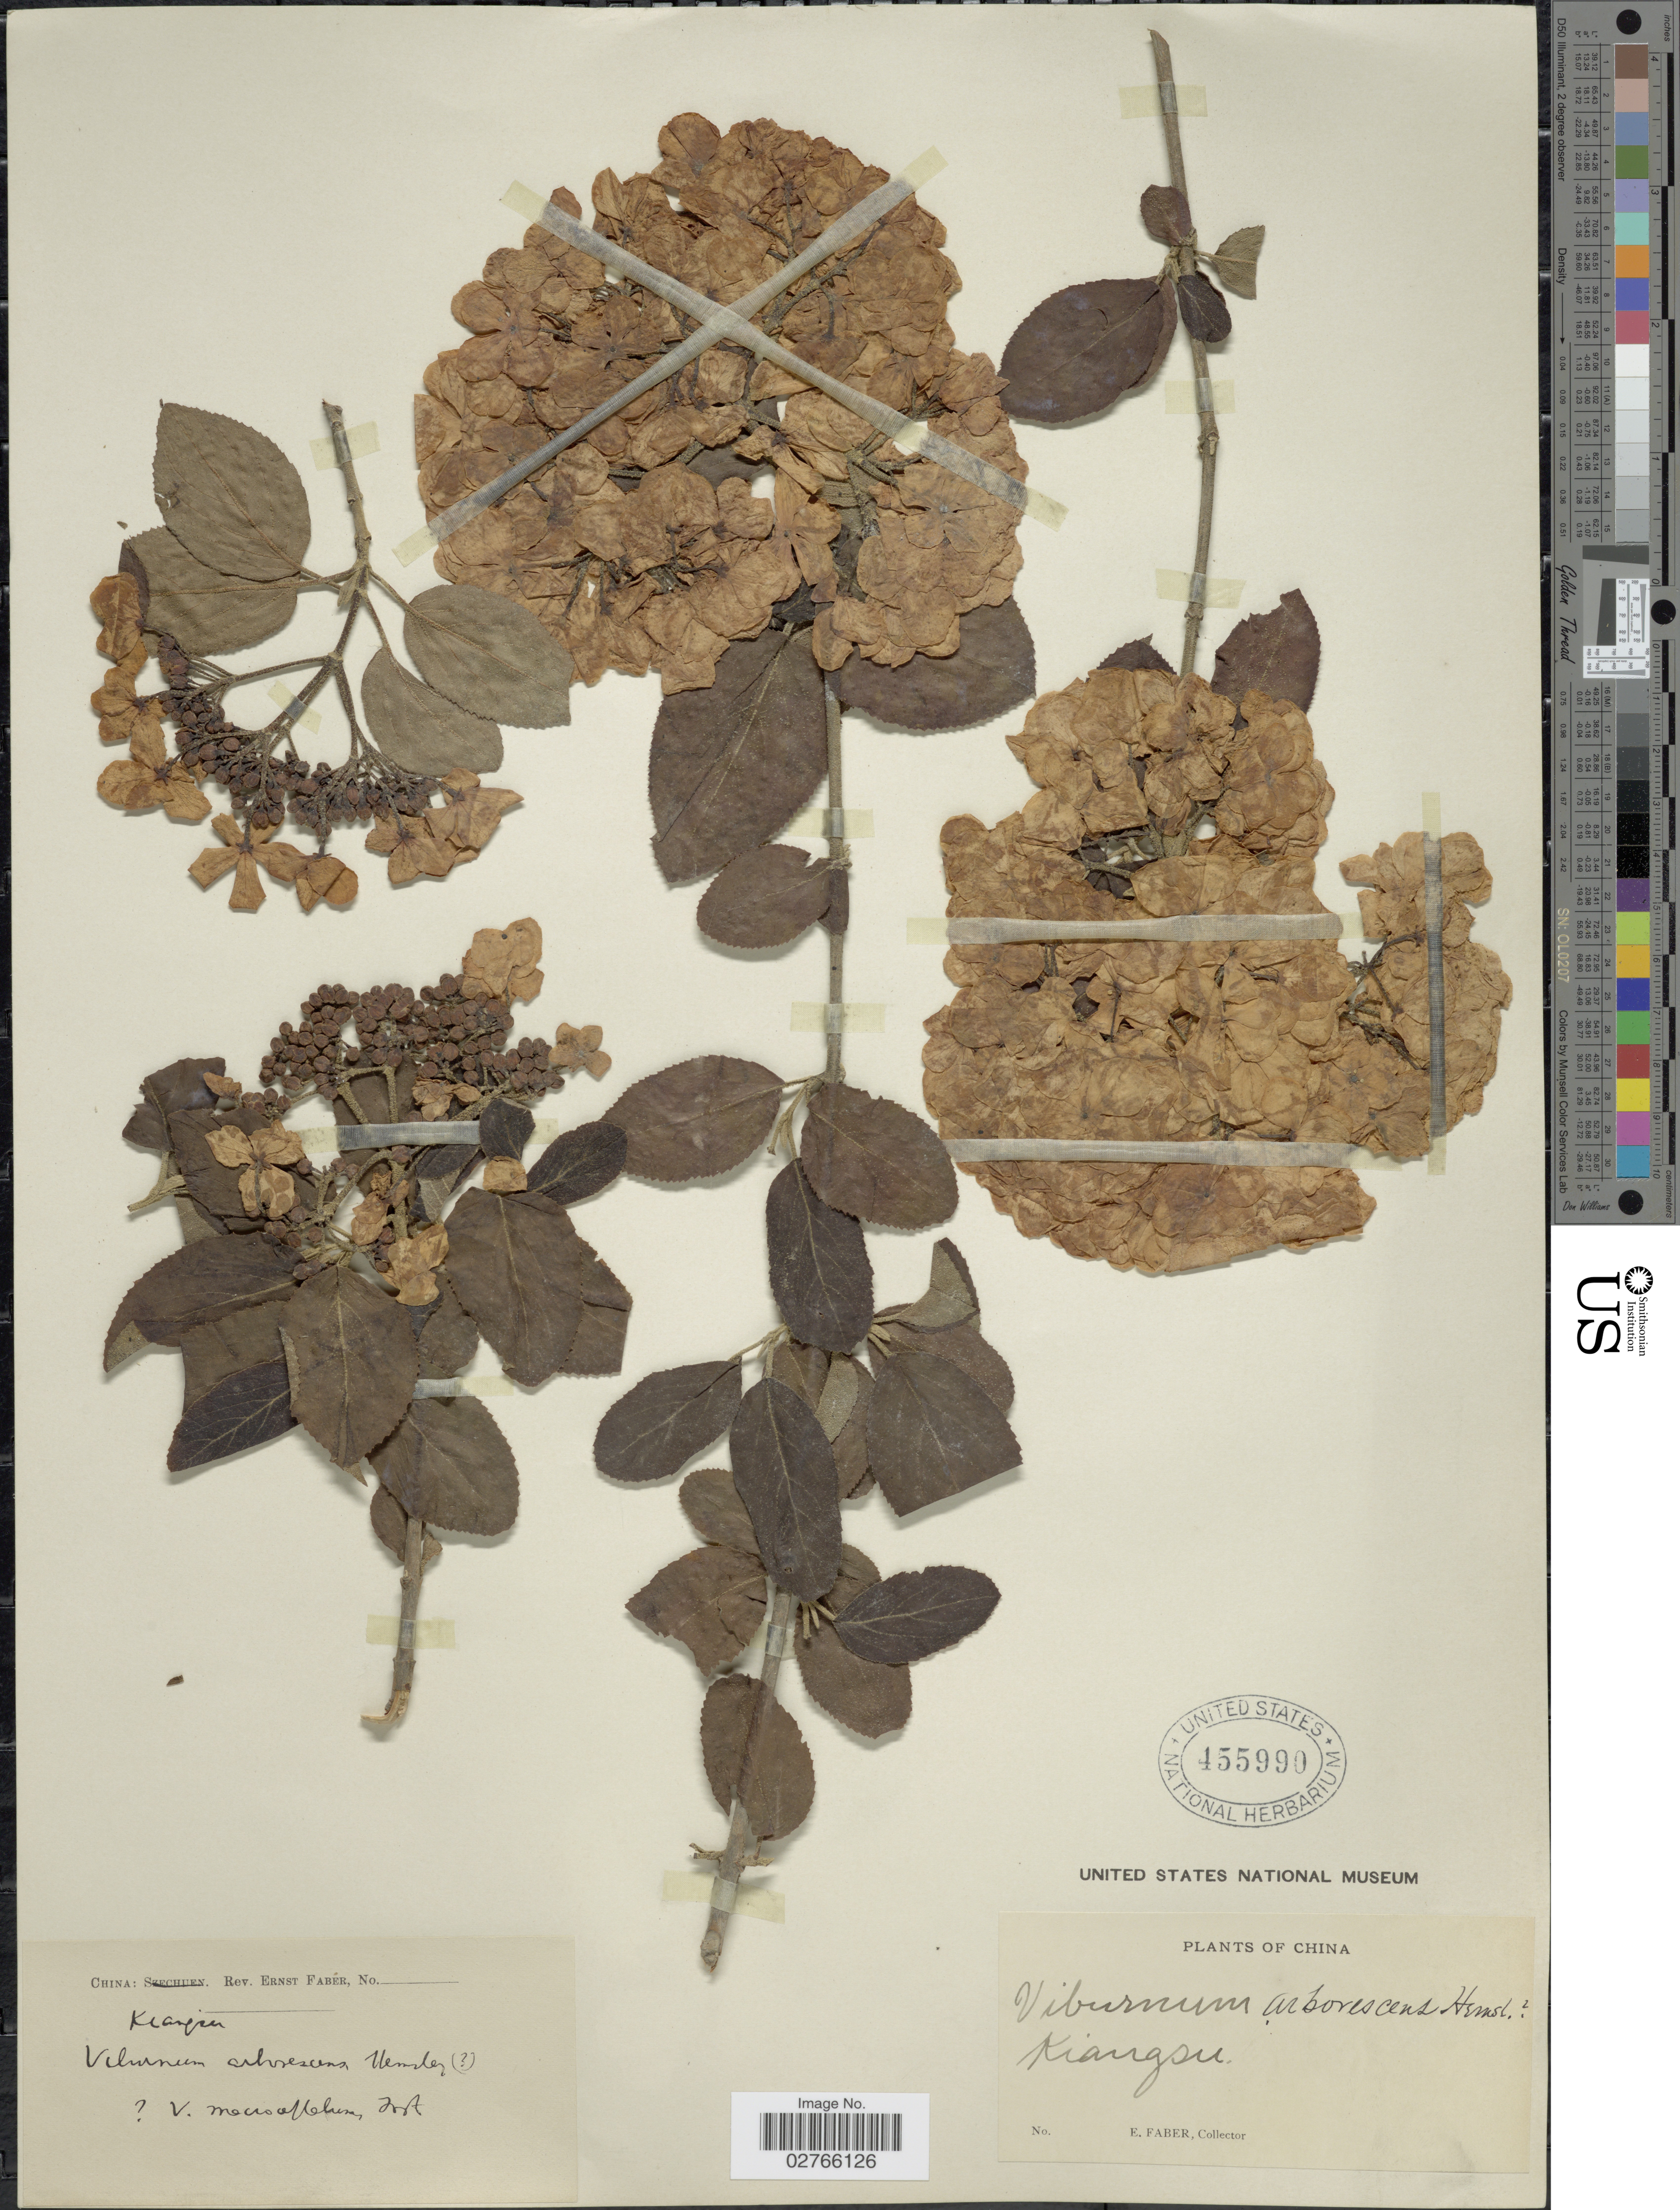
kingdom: Plantae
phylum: Tracheophyta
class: Magnoliopsida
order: Dipsacales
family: Viburnaceae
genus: Viburnum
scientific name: Viburnum macrocephalum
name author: Fortune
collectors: E. Faber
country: China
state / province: Jiangsu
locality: Kiangsu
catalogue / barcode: US 455990